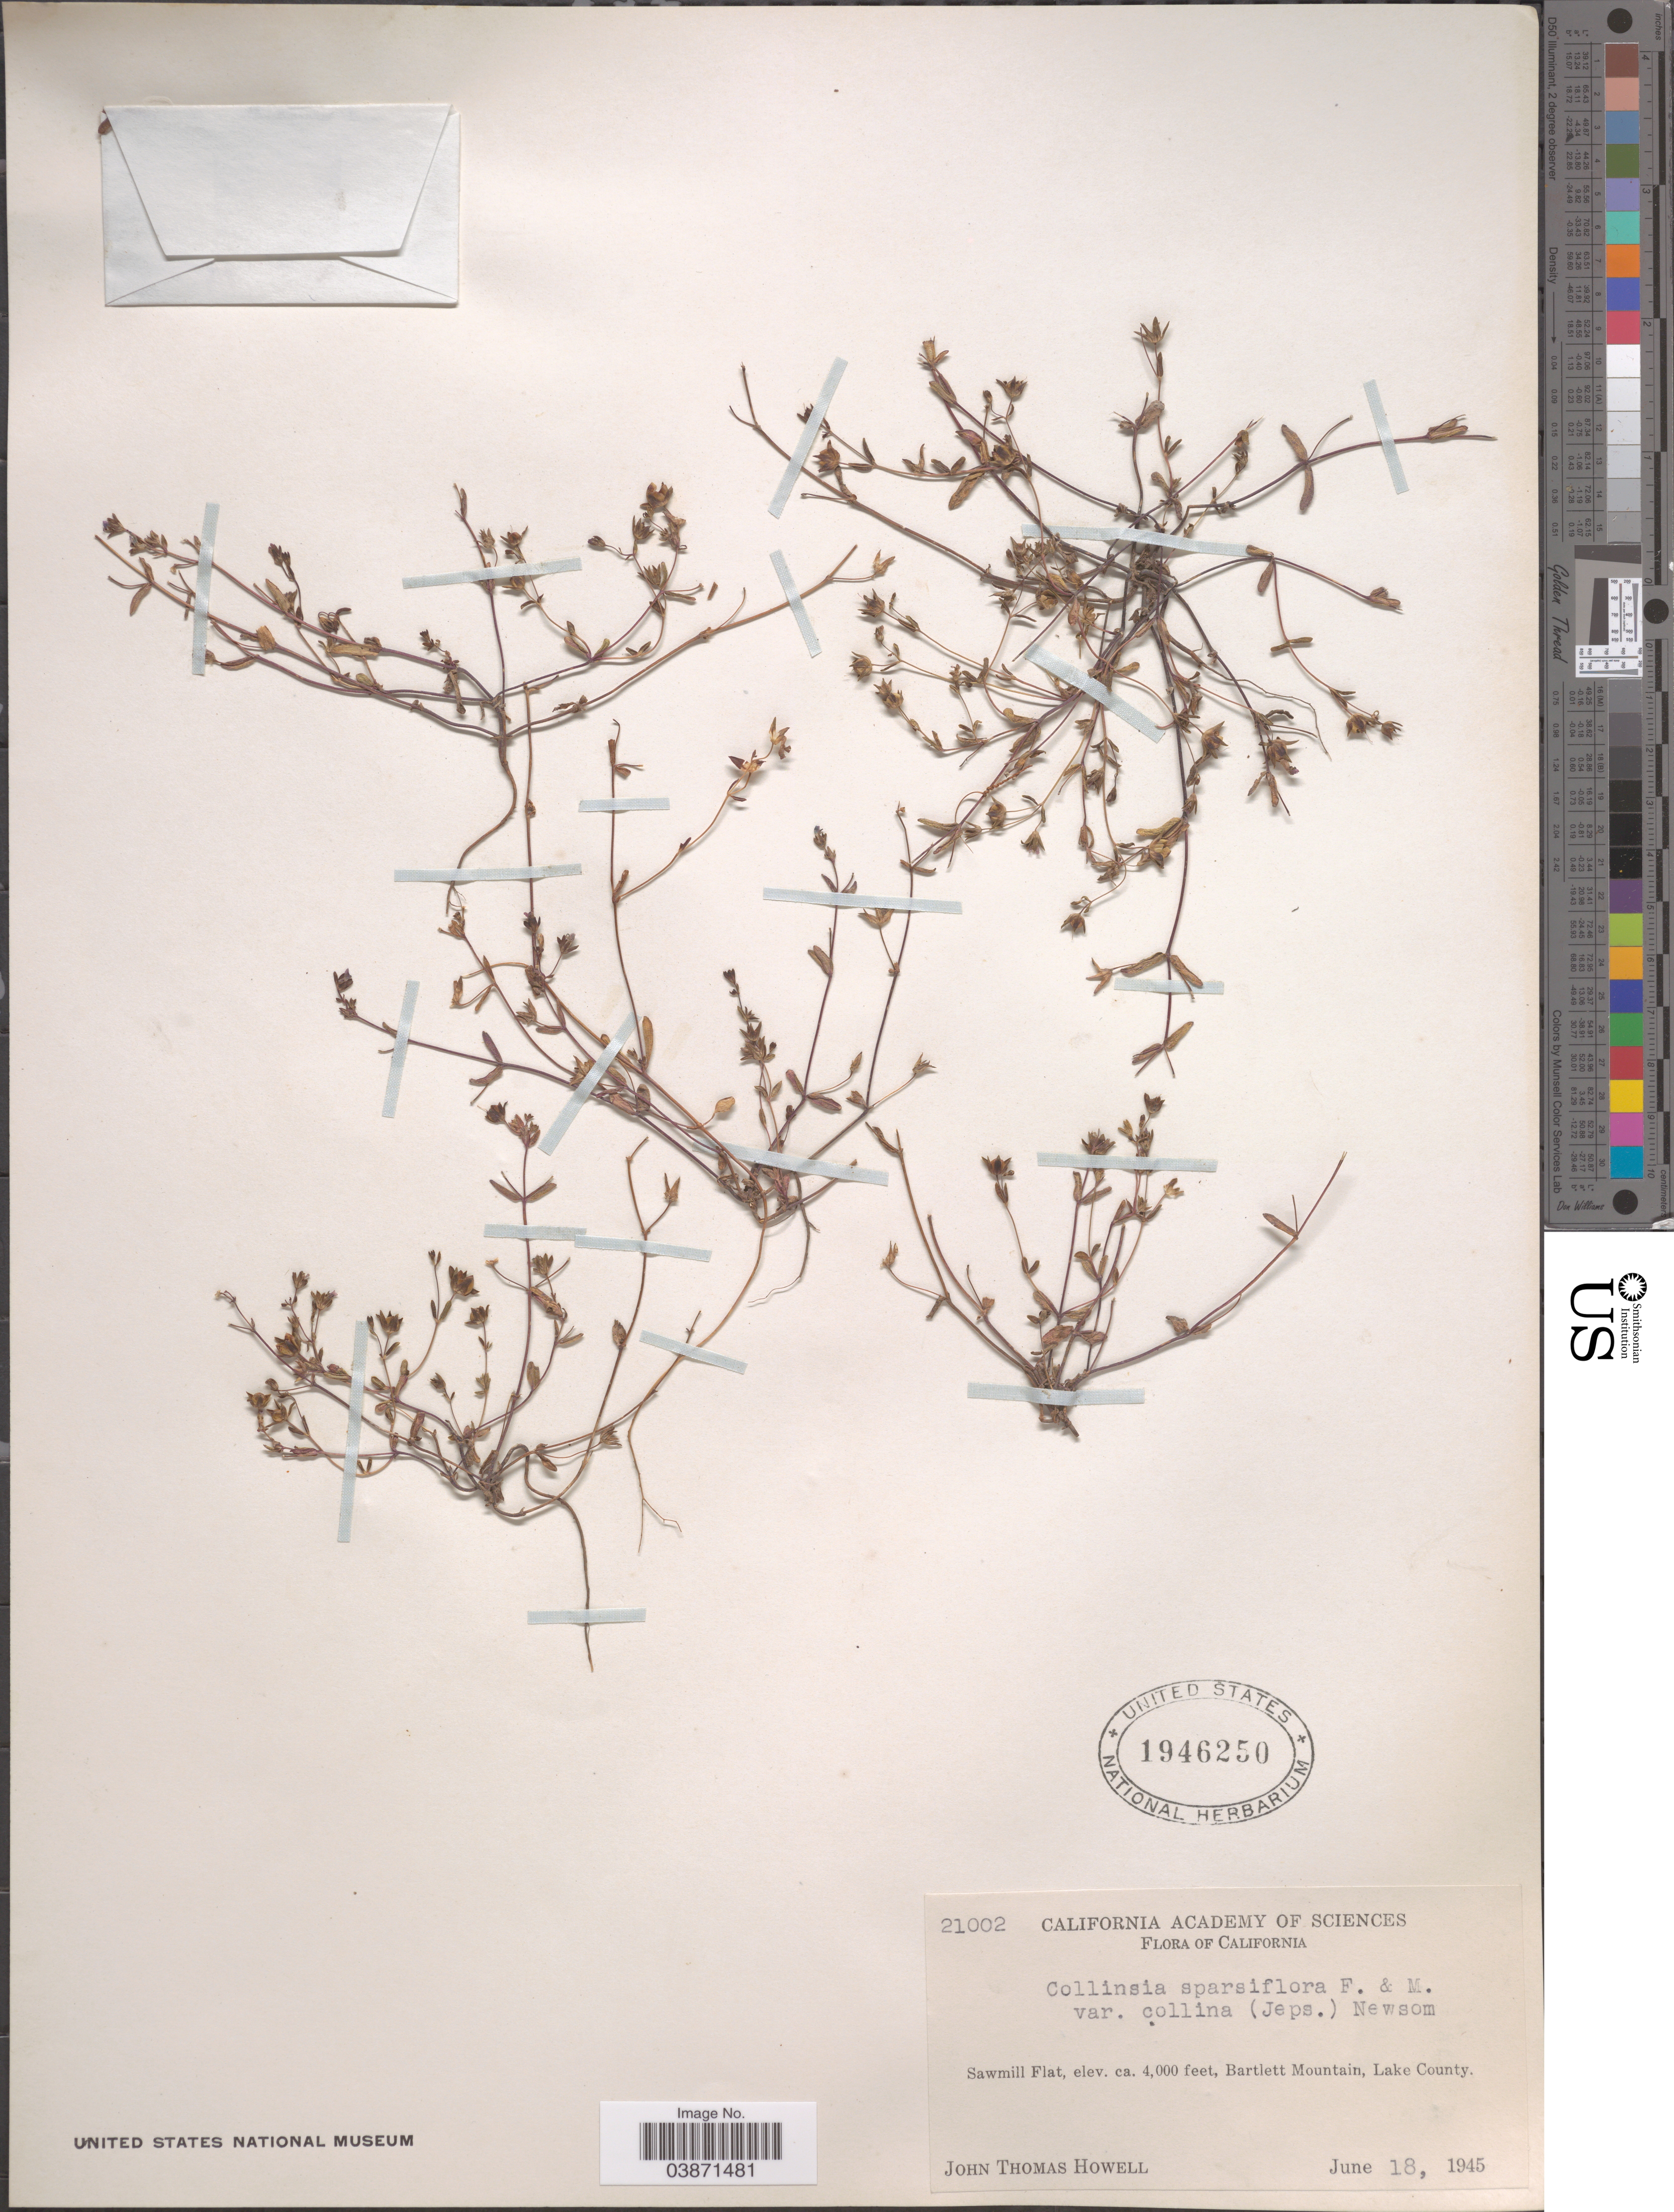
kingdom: Plantae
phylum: Tracheophyta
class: Magnoliopsida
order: Lamiales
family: Plantaginaceae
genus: Collinsia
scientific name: Collinsia sparsiflora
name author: Fisch. & C.A. Mey.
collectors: J. T. Howell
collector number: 21002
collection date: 1945-06-18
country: United States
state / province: California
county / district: Lake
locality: Sawmill Flat, Bartlett Mountain, Lake County.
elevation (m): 1219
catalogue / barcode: US 1946250